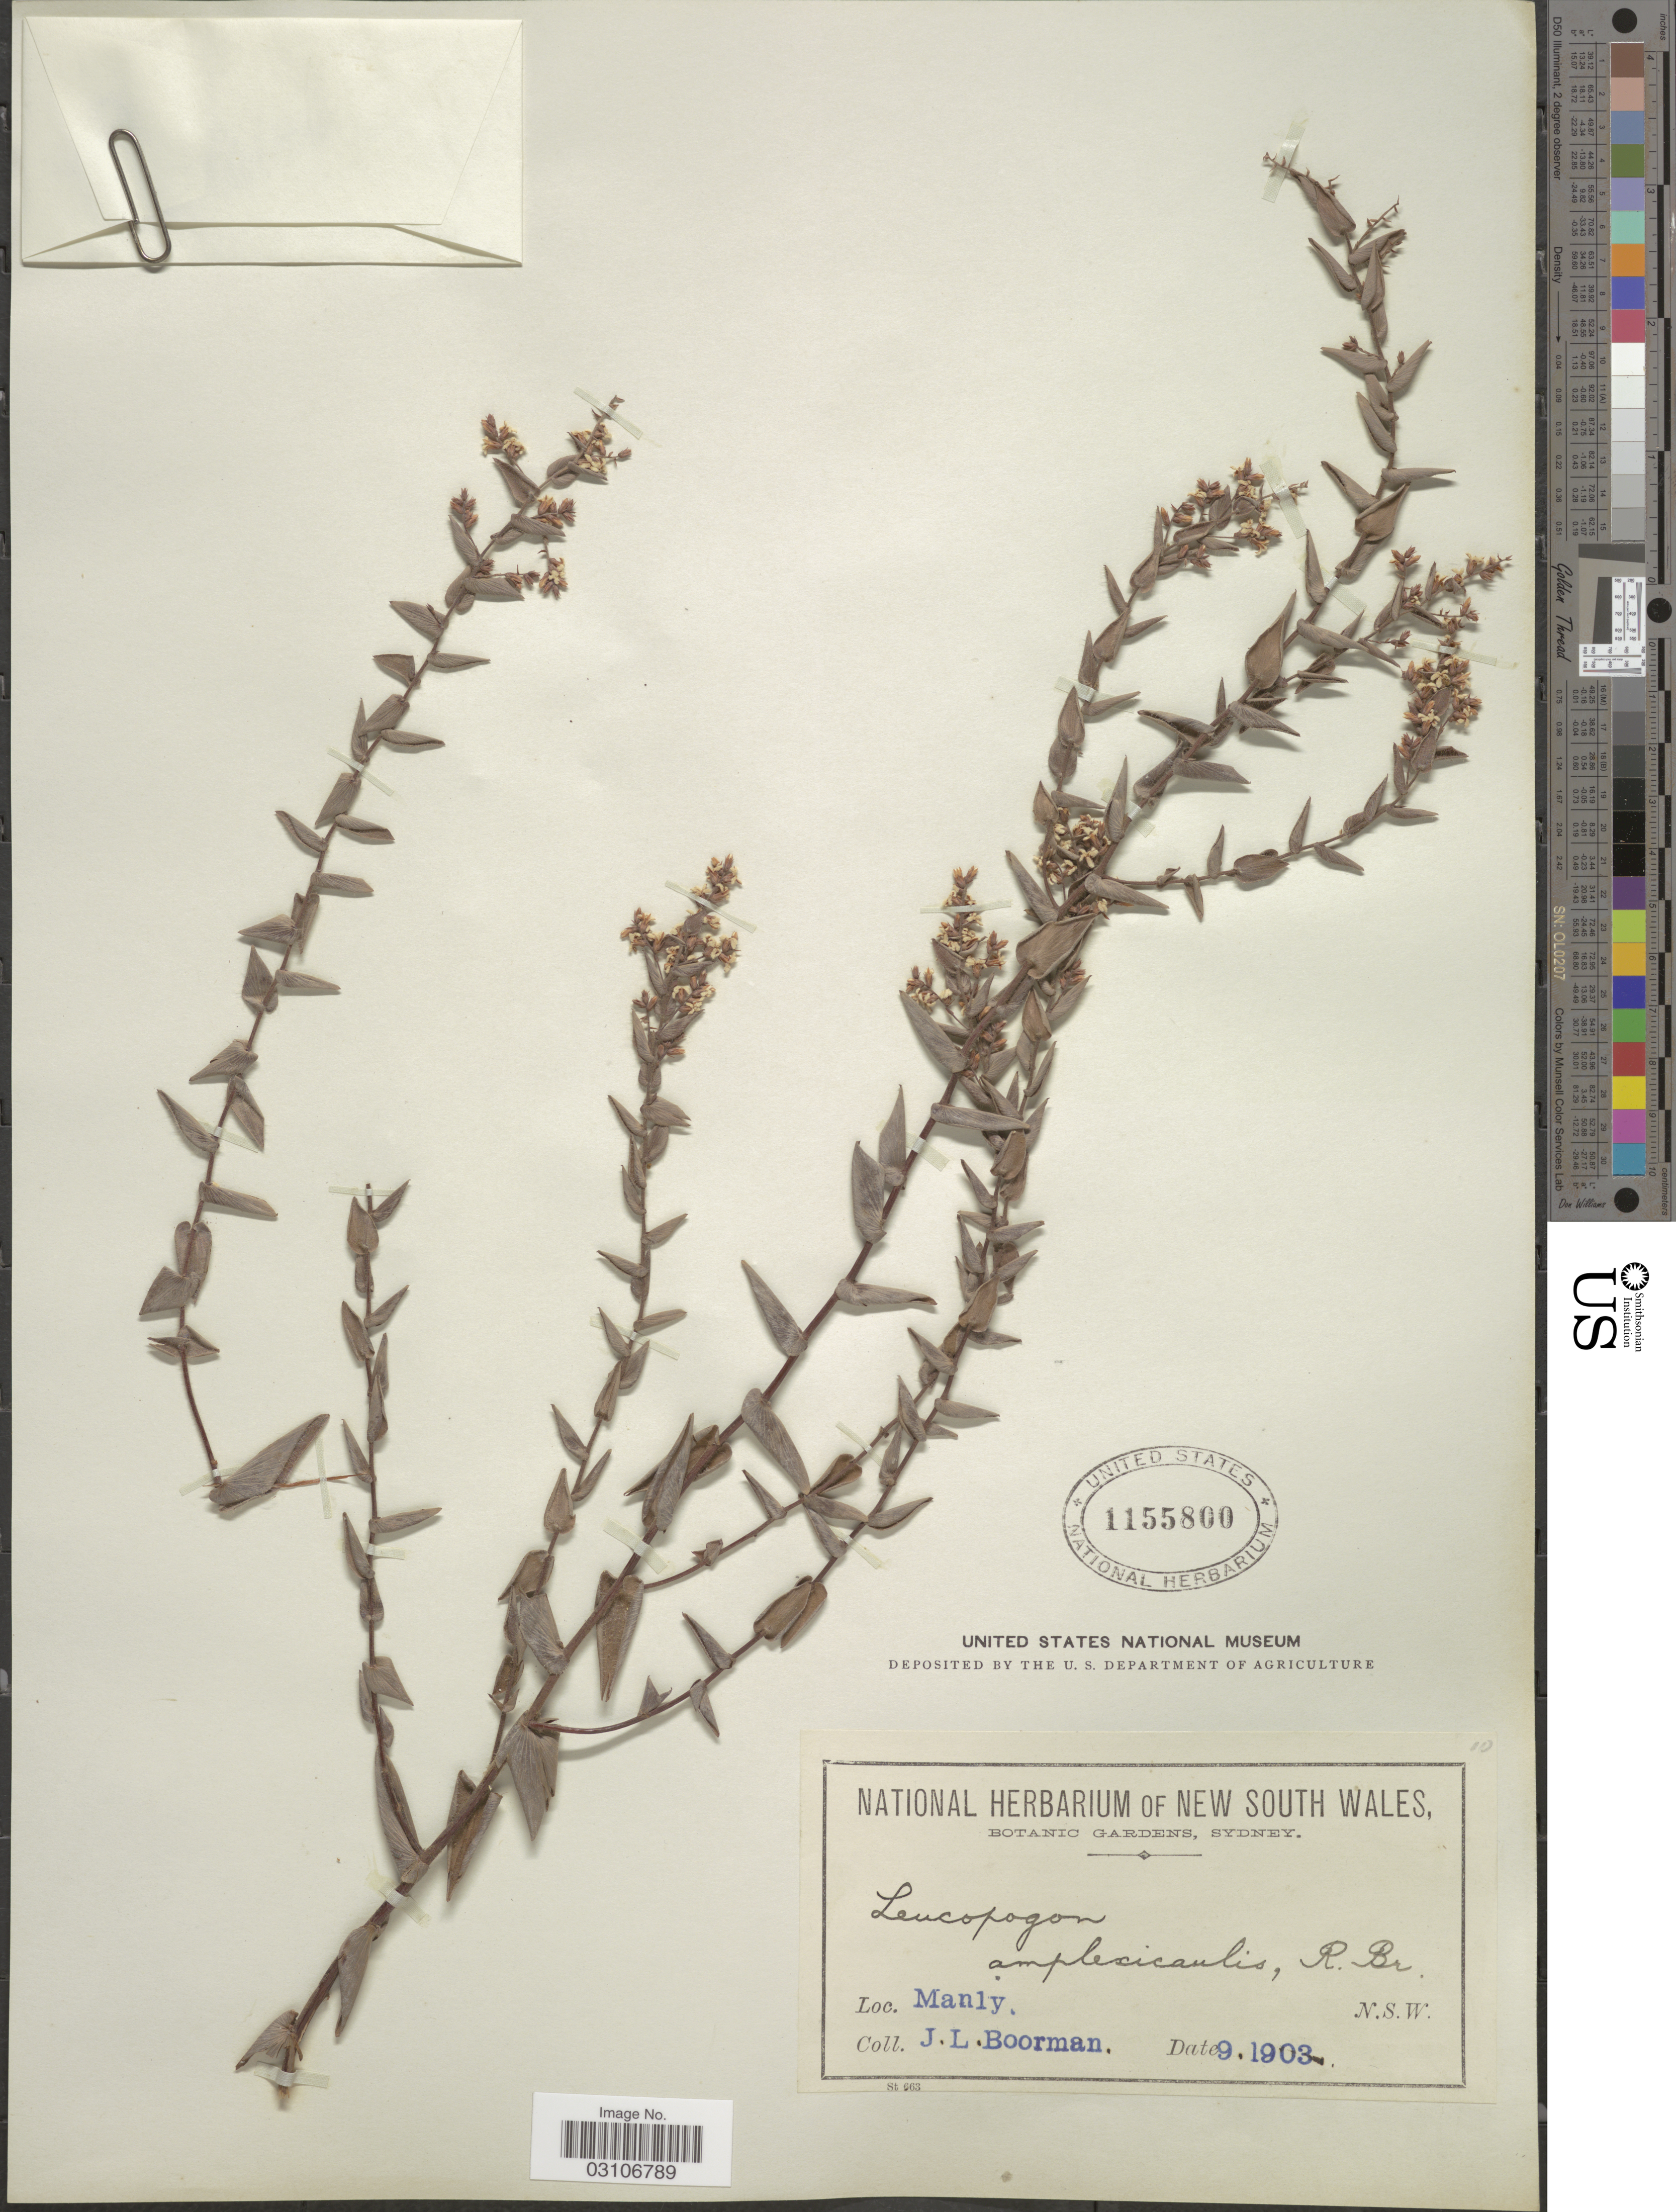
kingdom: Plantae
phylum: Tracheophyta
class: Magnoliopsida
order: Ericales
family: Ericaceae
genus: Leucopogon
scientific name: Leucopogon amplexicaulis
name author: R. Br.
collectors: J. Boorman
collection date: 1903-09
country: Australia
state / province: New South Wales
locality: Manly.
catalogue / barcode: US 1155800